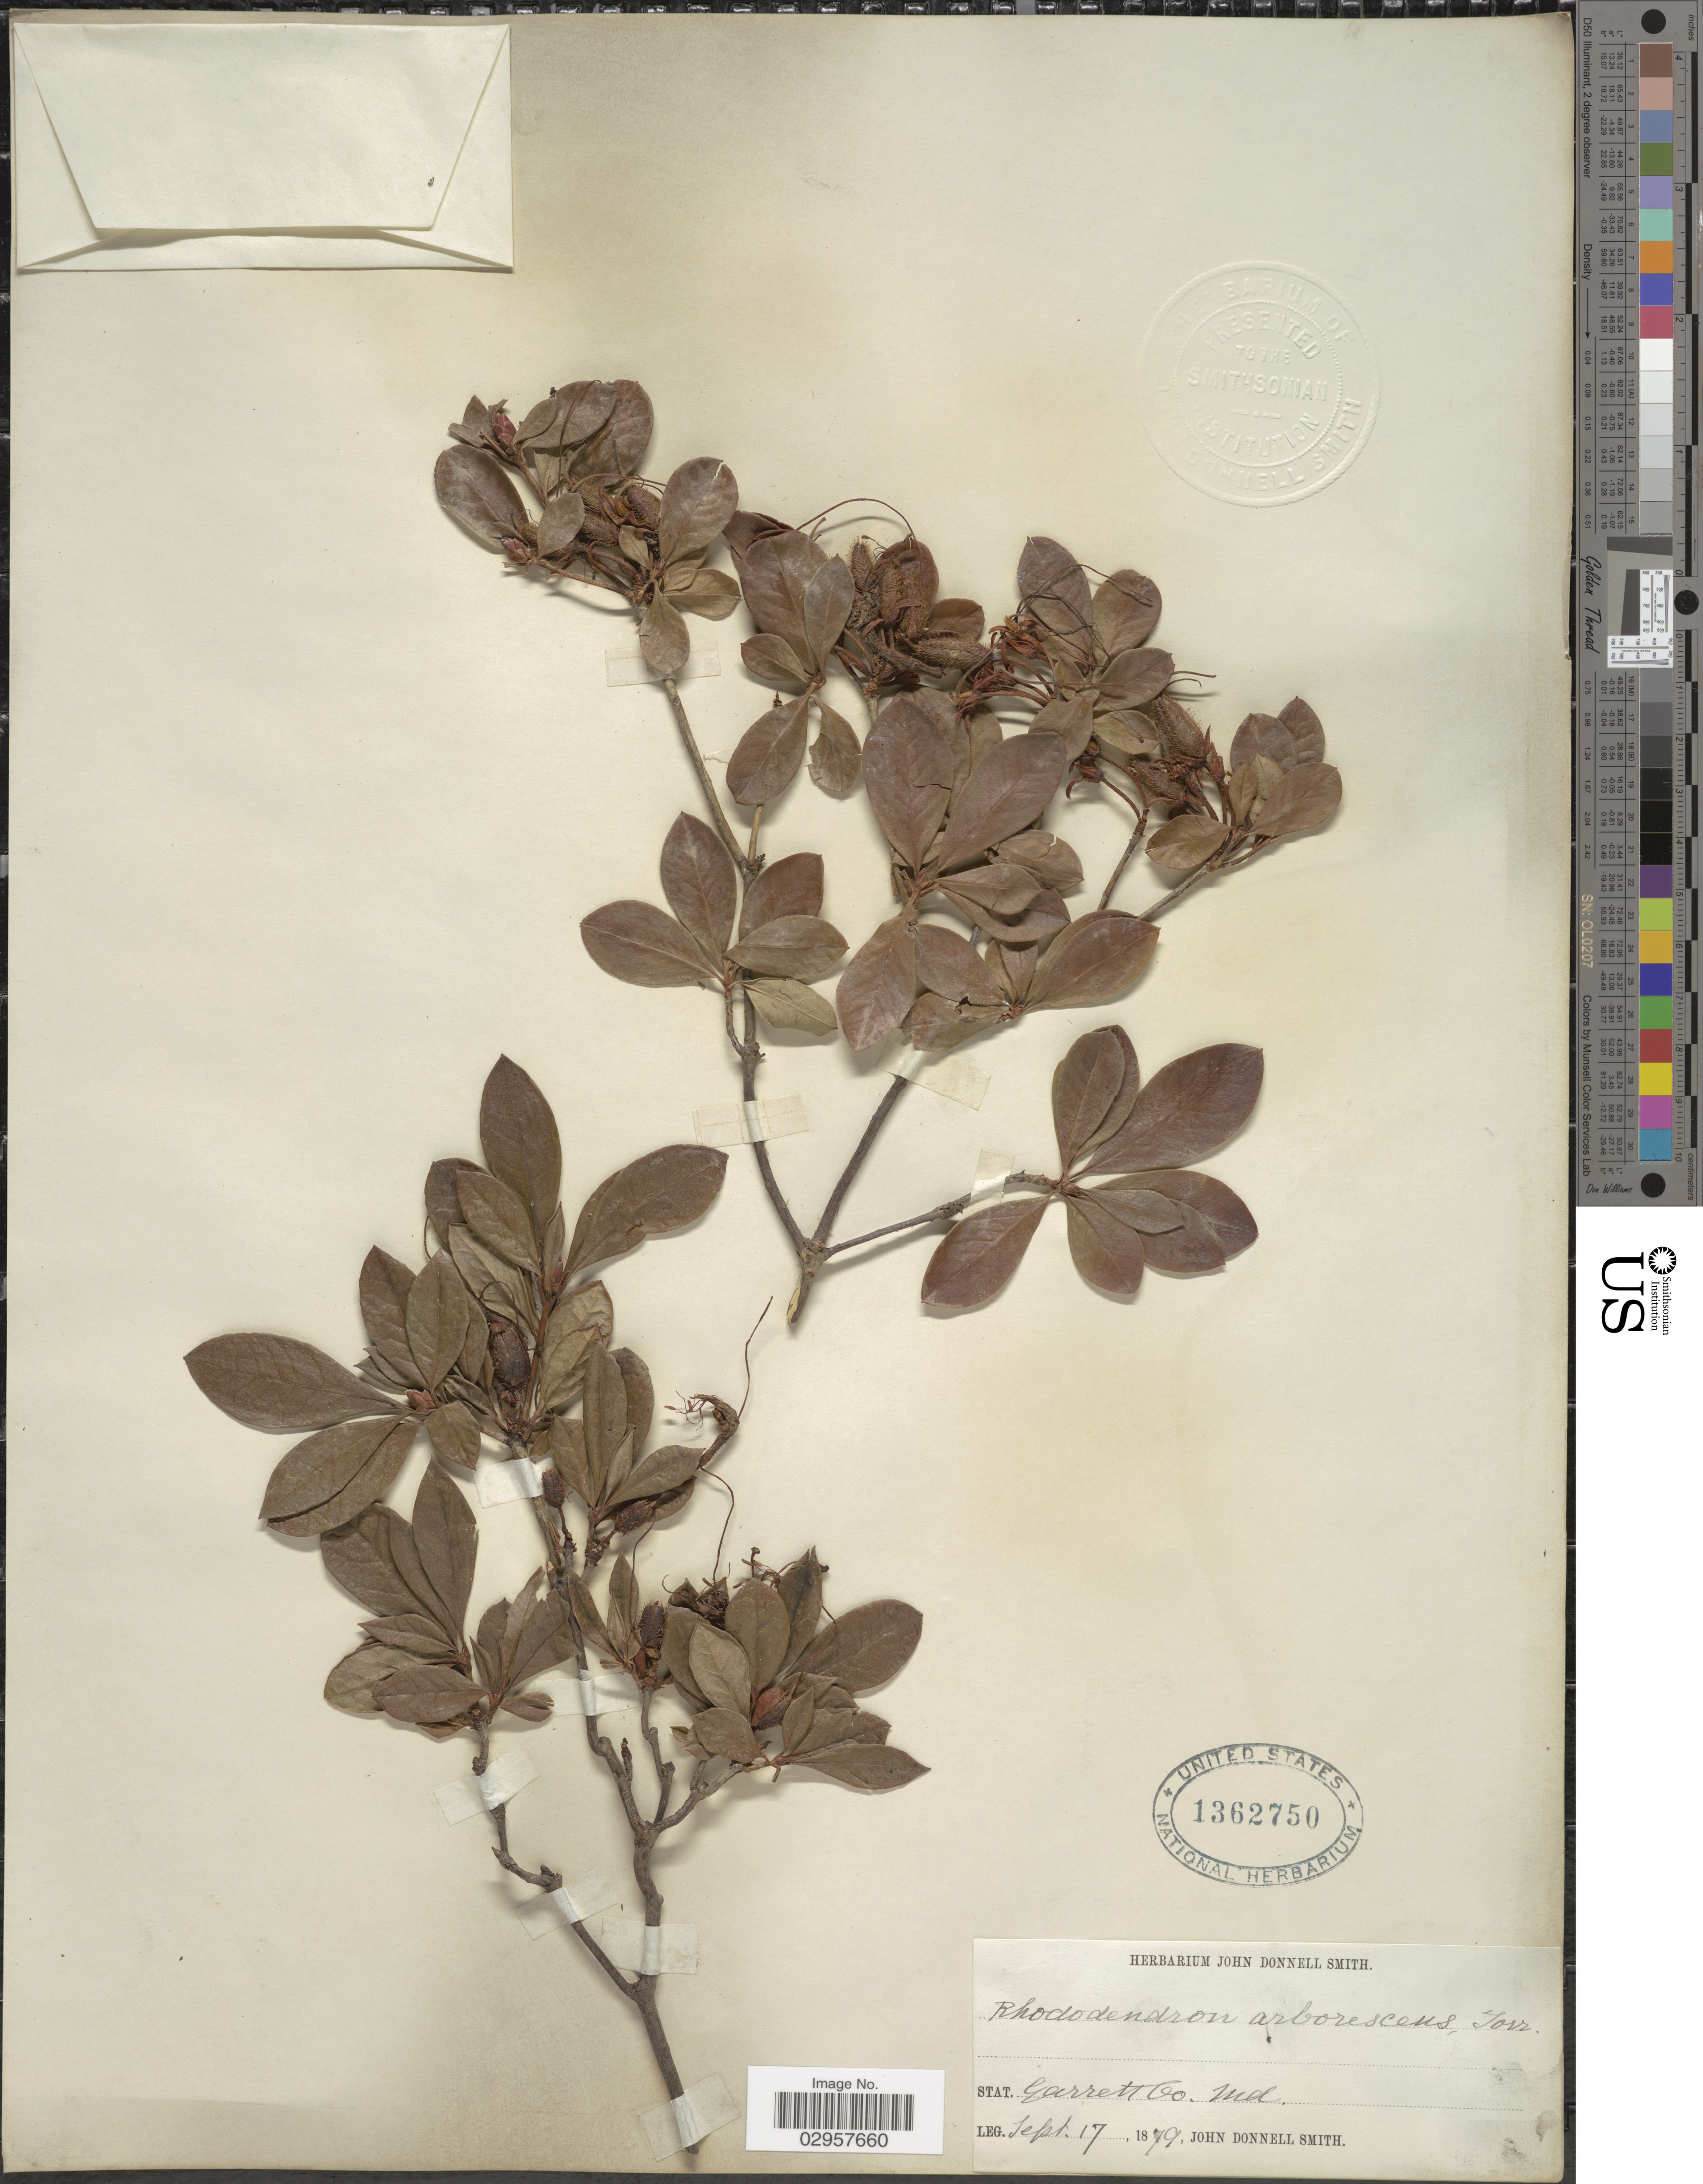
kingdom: Plantae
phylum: Tracheophyta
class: Magnoliopsida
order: Ericales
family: Ericaceae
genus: Rhododendron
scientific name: Rhododendron arborescens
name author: (Pursh) Torr.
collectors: J. Donnell Smith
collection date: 1879-09-17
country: United States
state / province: Maryland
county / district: Garrett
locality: Stat. Garrett Co.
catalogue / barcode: US 1362750